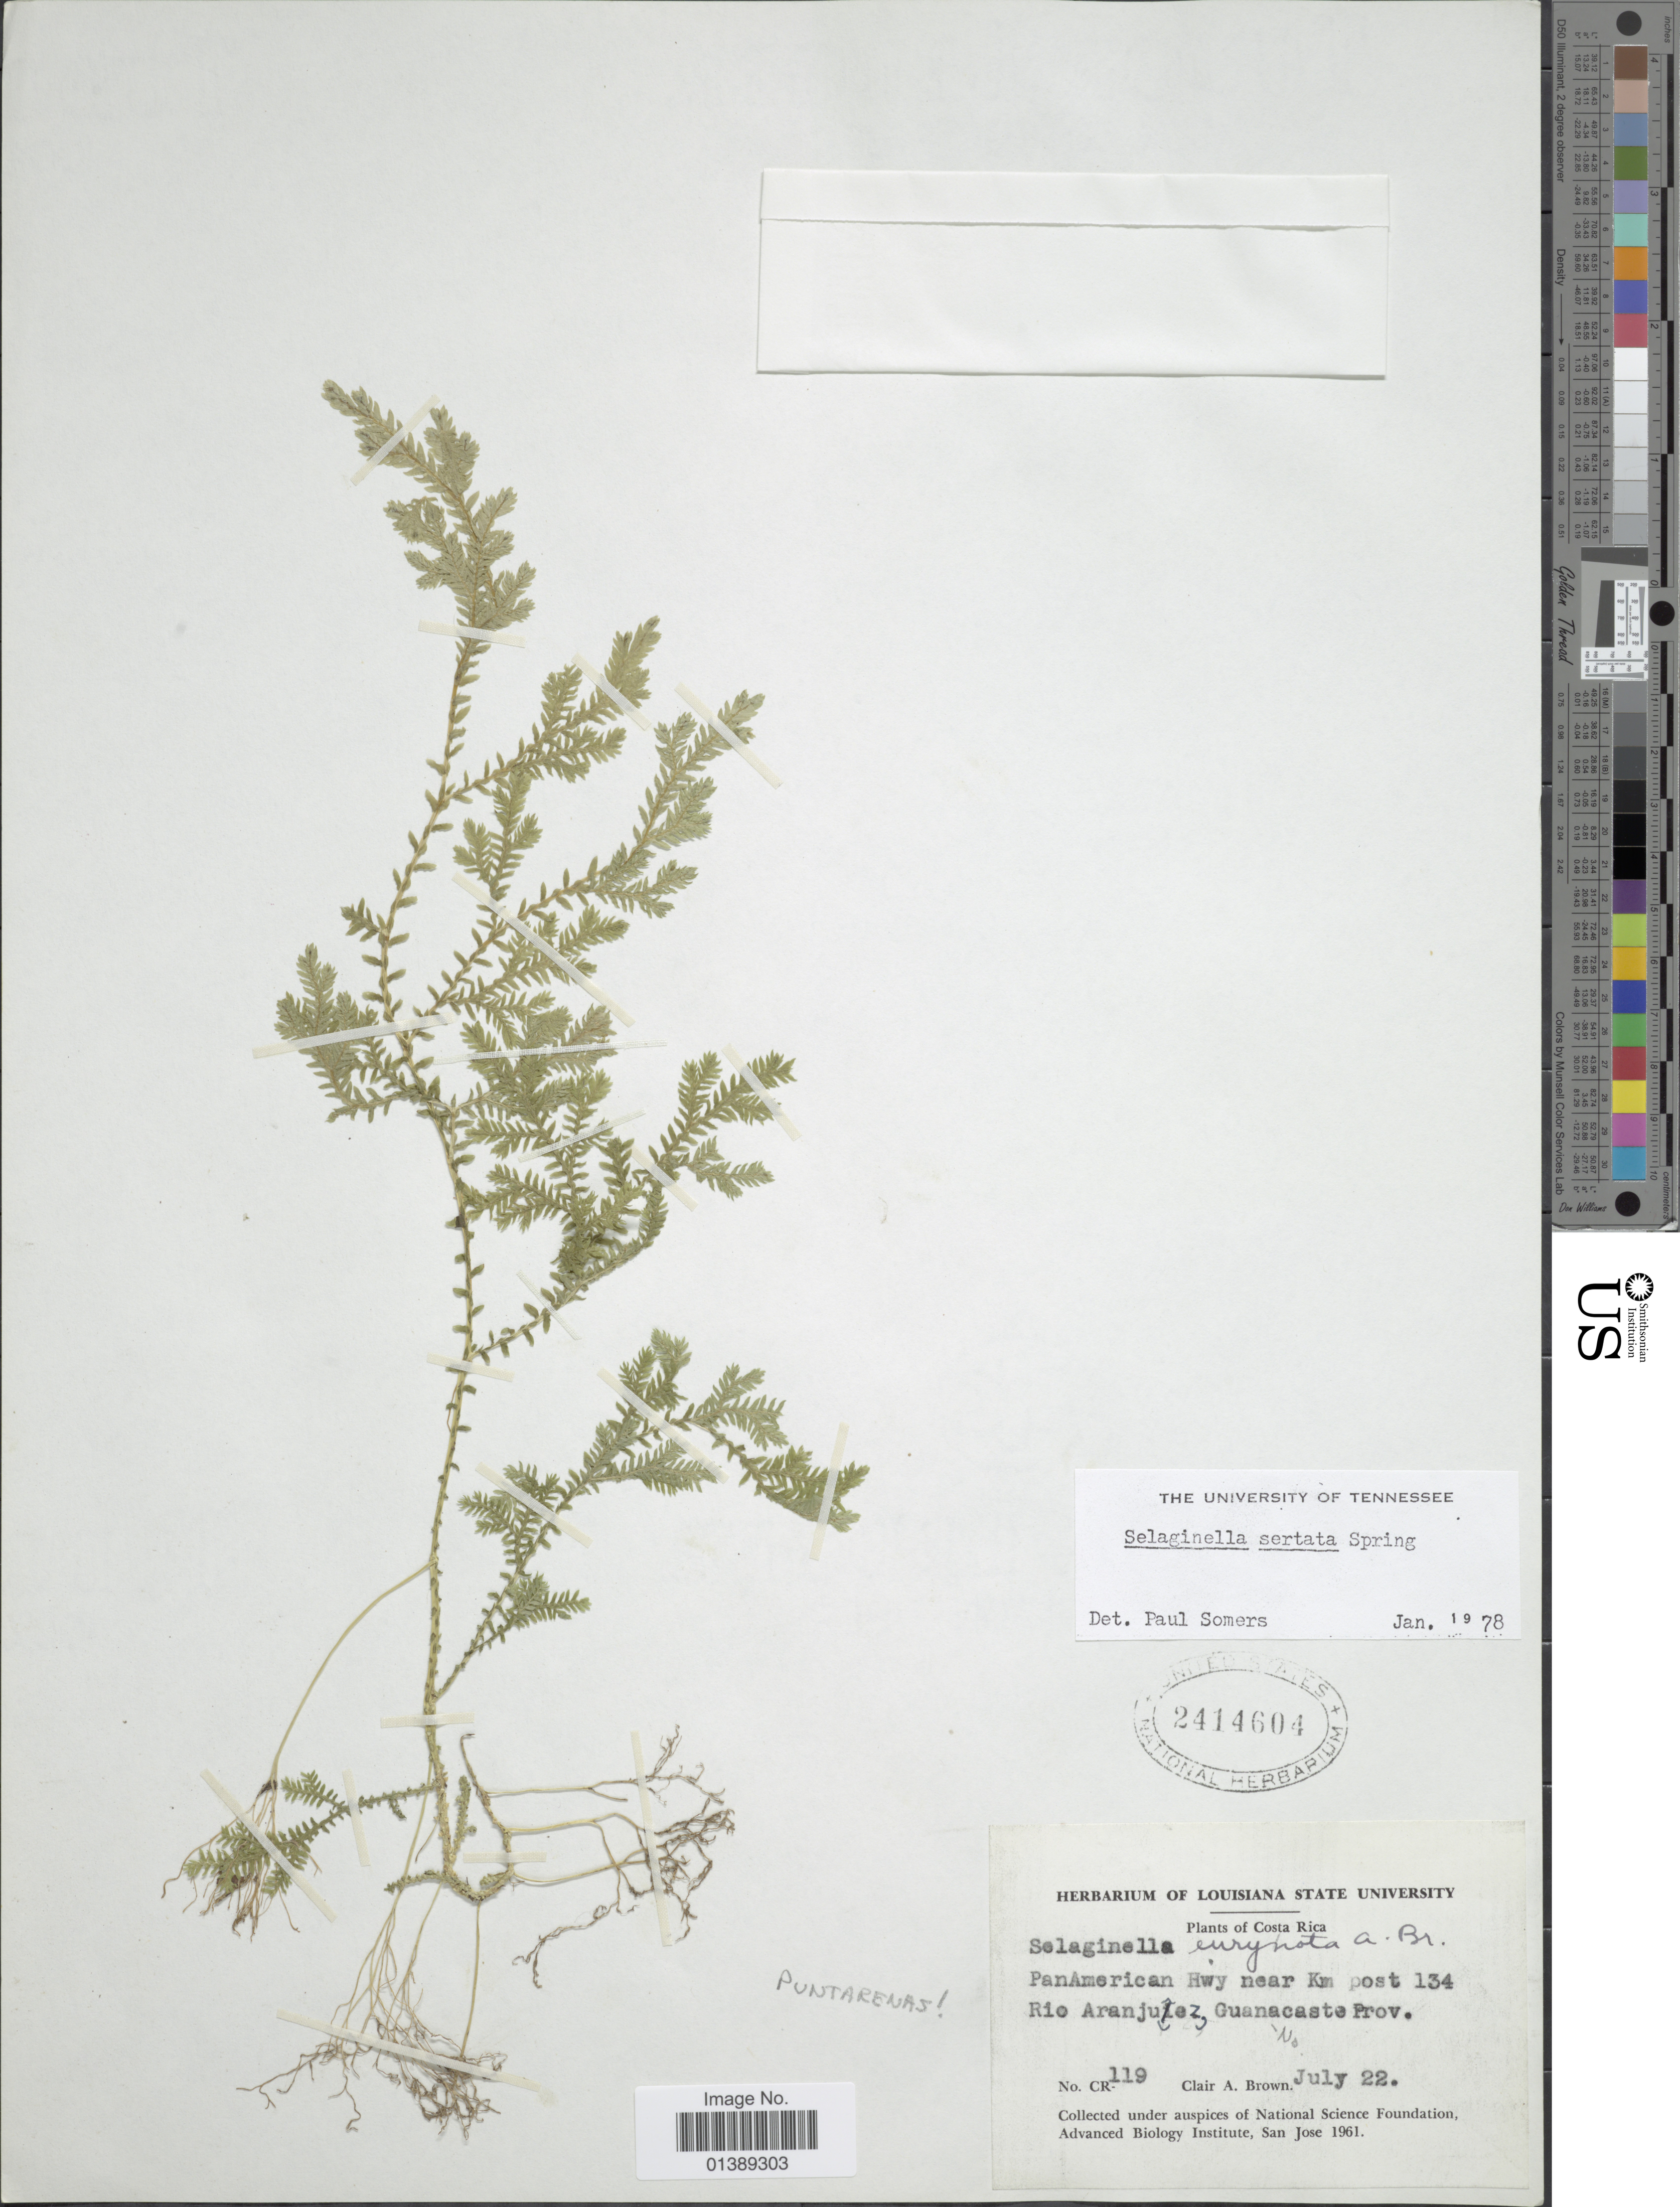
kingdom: Plantae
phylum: Tracheophyta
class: Lycopodiopsida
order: Selaginellales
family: Selaginellaceae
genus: Selaginella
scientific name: Selaginella sertata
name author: Spring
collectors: C. A. Brown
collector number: CR-119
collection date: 1961-07-22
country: Costa Rica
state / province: Guanacaste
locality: Pan American Hwy near Km post 134 Rio Aranjuez.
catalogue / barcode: US 2414604